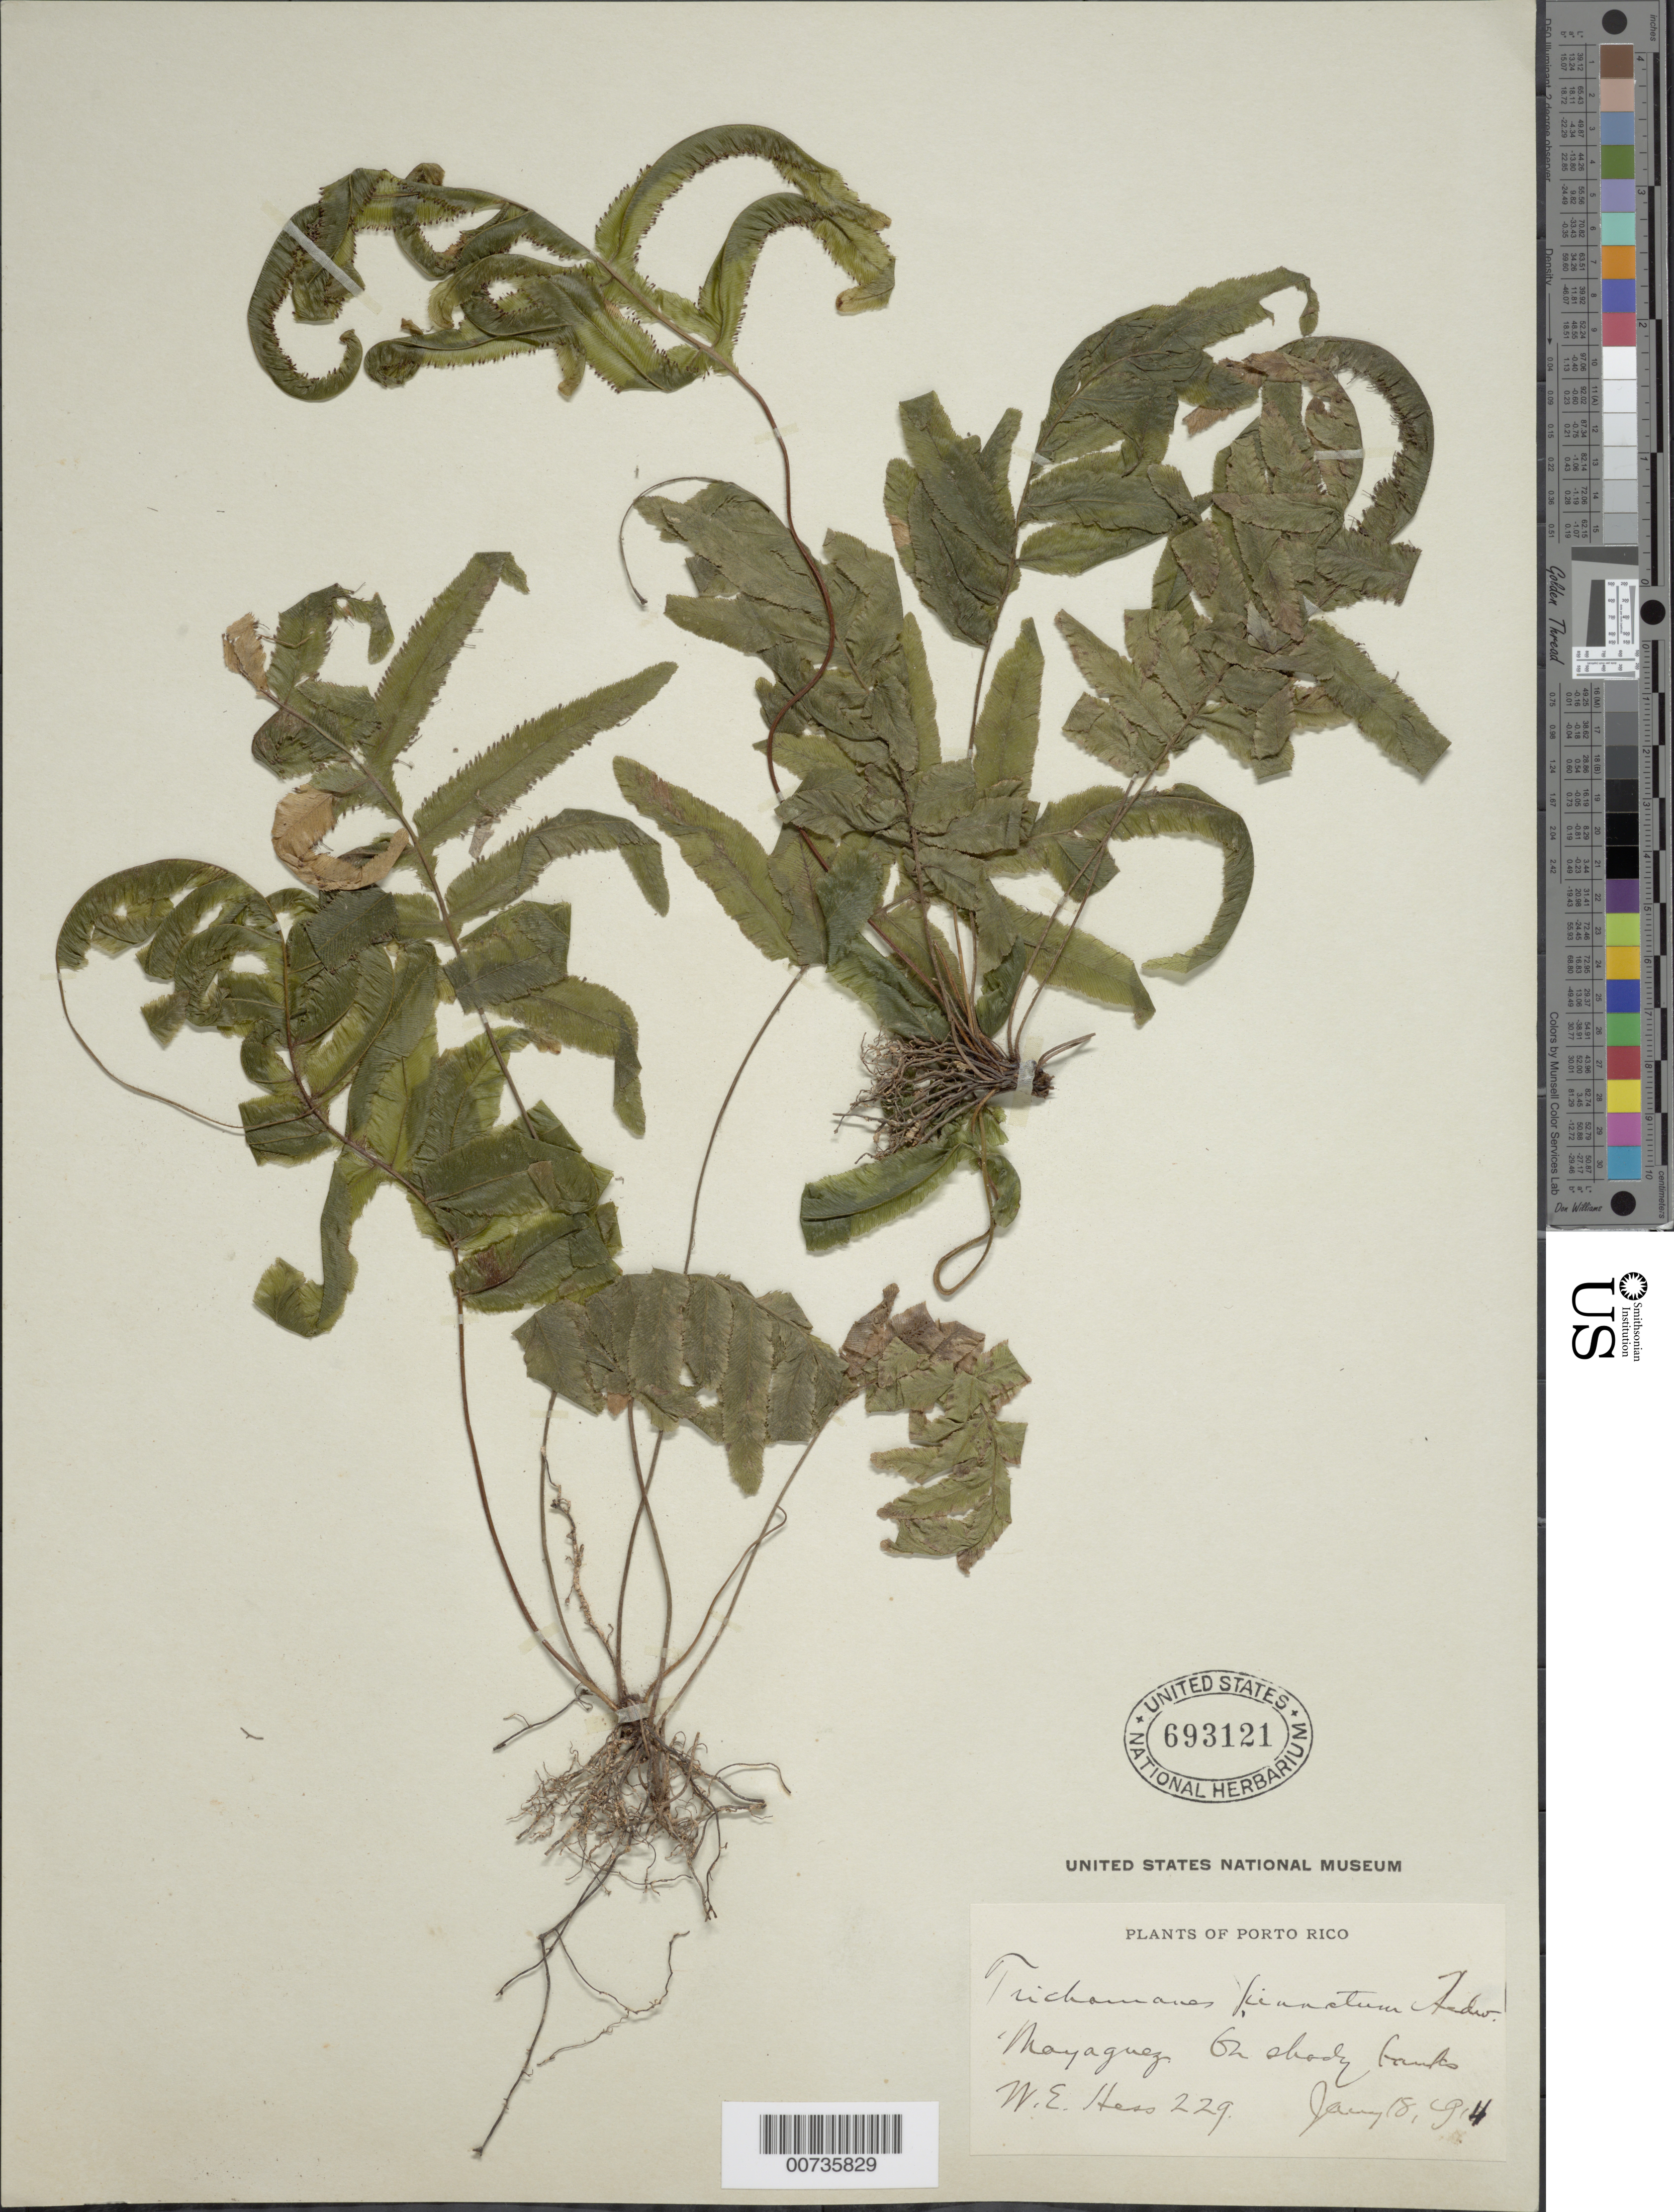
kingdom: Plantae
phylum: Tracheophyta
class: Polypodiopsida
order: Hymenophyllales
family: Hymenophyllaceae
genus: Trichomanes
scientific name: Trichomanes pinnatum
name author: Hedw.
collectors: W. Hess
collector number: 229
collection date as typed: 18 Jan 1914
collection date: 1914-01-18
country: Puerto Rico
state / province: Mayagüez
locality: Mayaguez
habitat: On shady banks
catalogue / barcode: US 693121